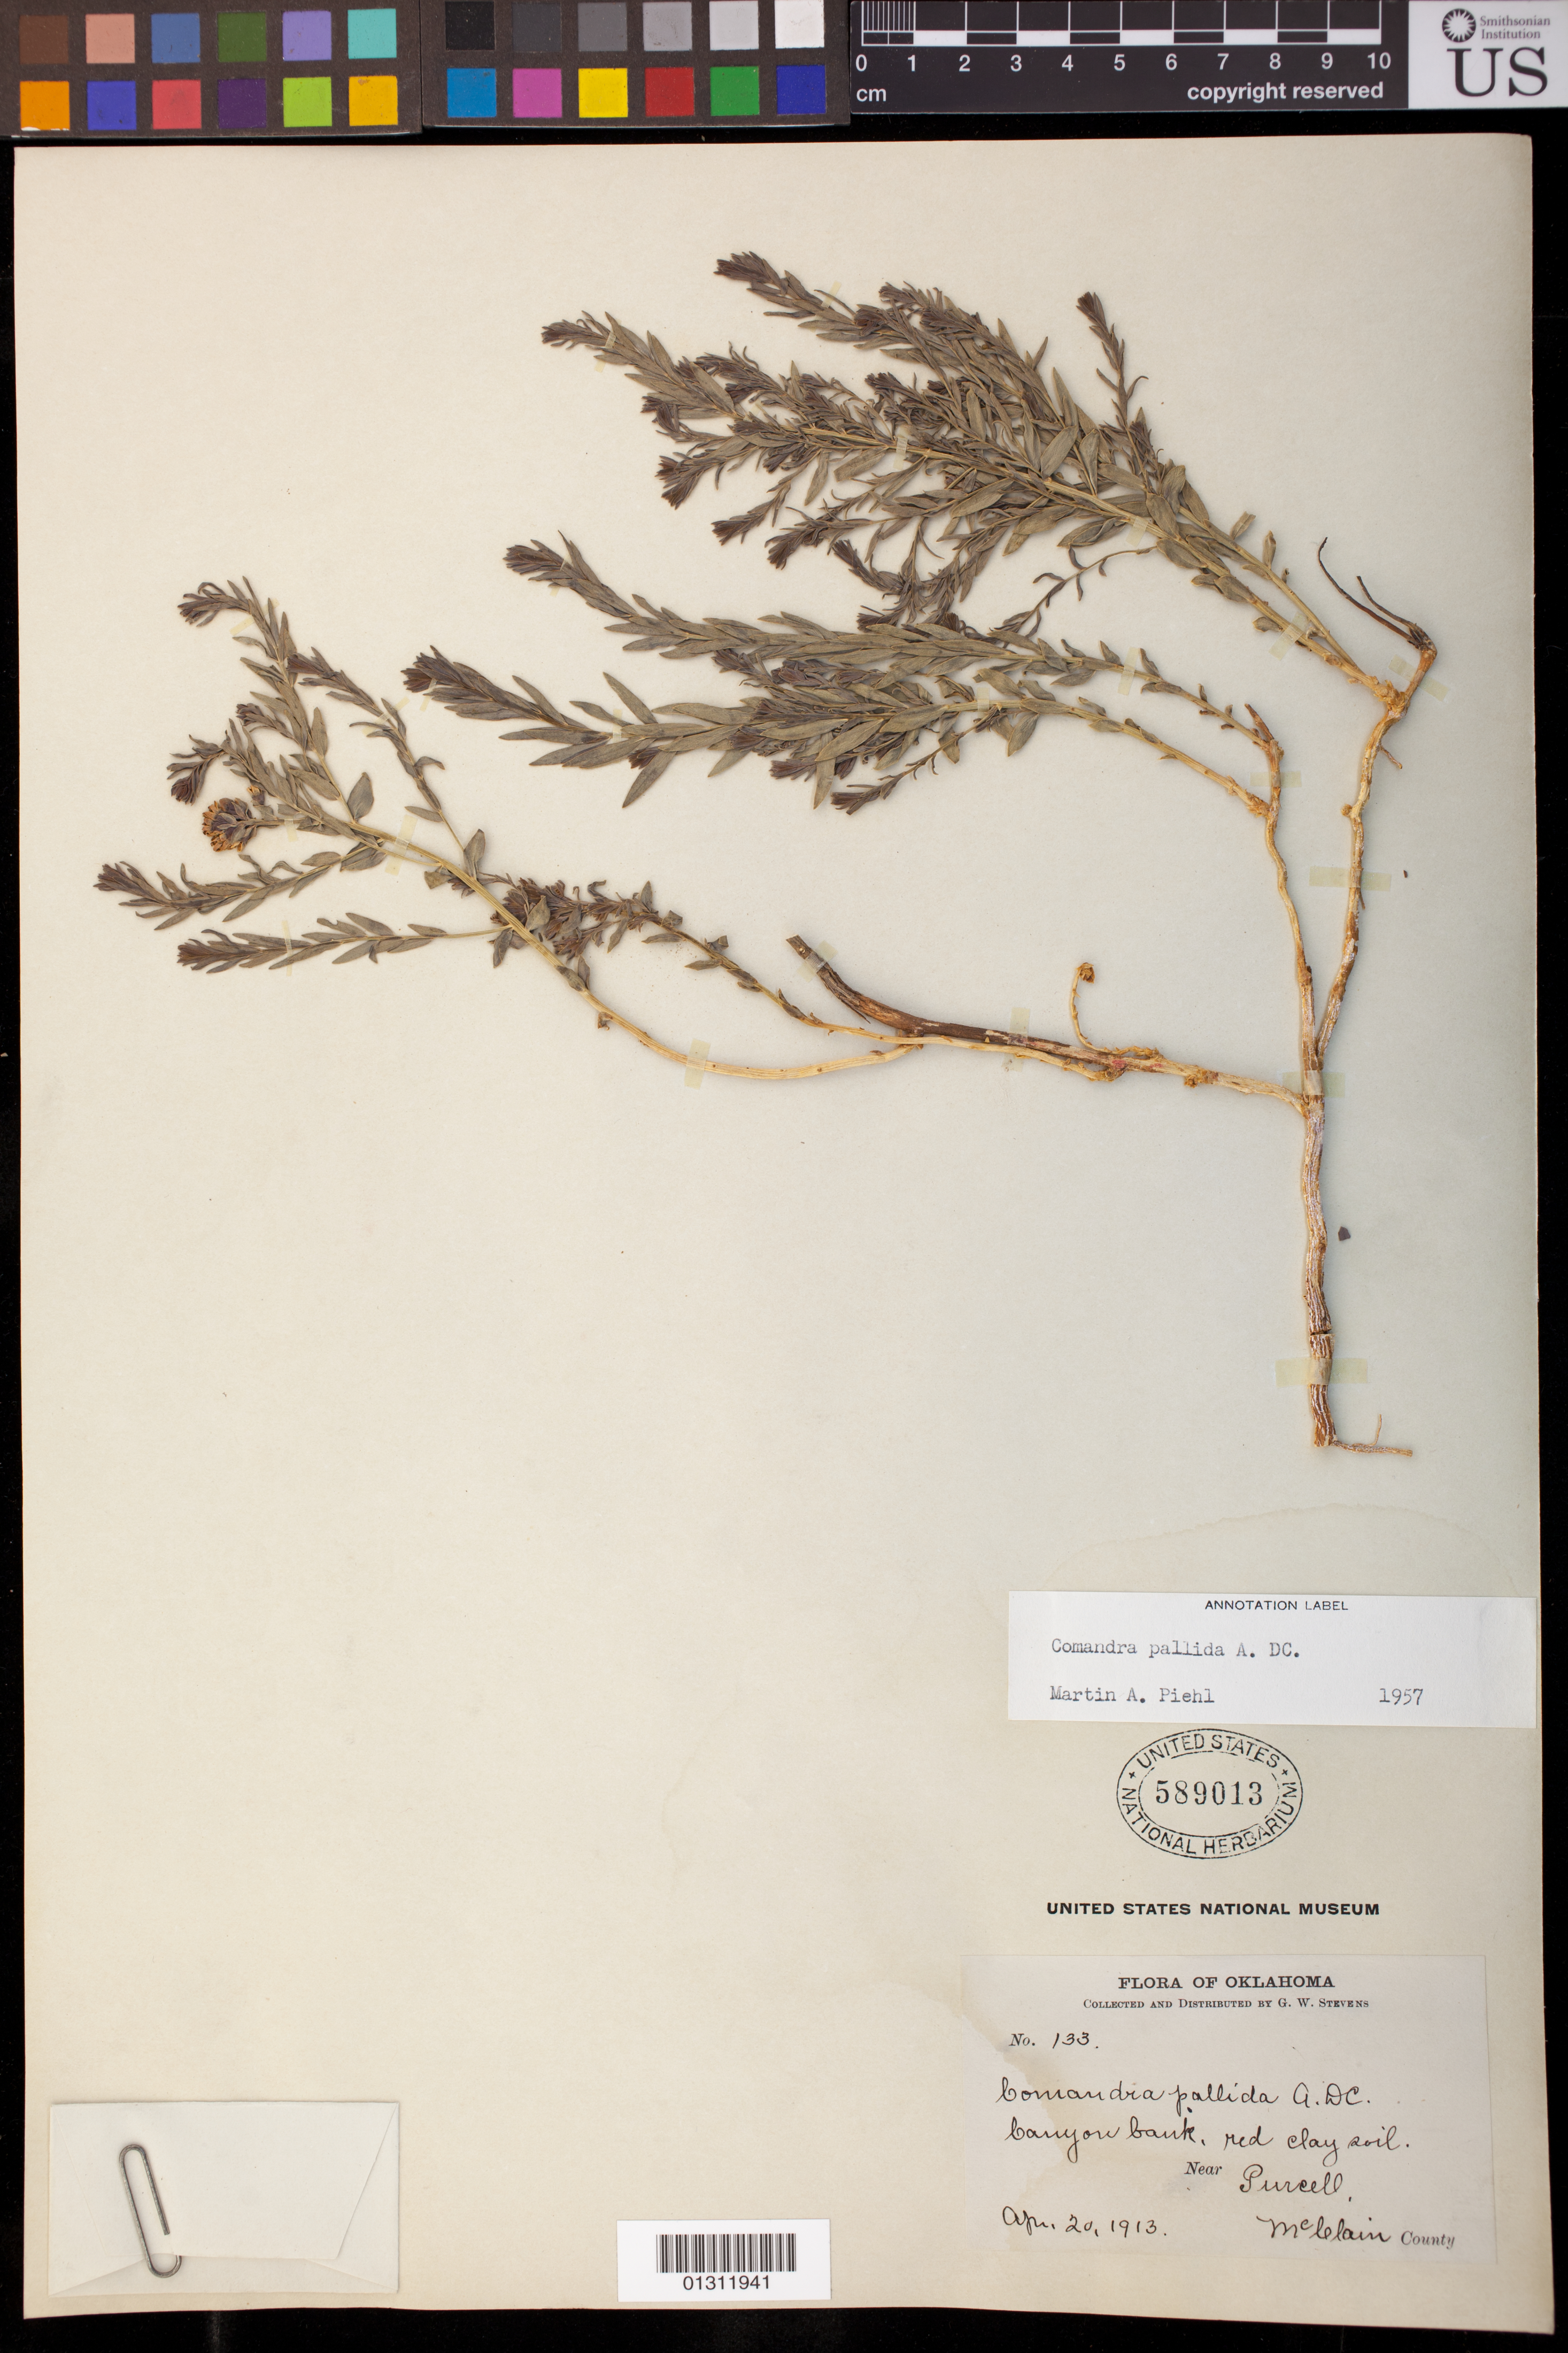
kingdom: Plantae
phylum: Tracheophyta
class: Magnoliopsida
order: Santalales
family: Comandraceae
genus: Comandra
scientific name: Comandra pallida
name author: A. DC.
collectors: G. W. Stevens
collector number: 133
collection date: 1913-04-20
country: United States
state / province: Oklahoma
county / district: McClain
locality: Near Purcell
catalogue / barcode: US 589013